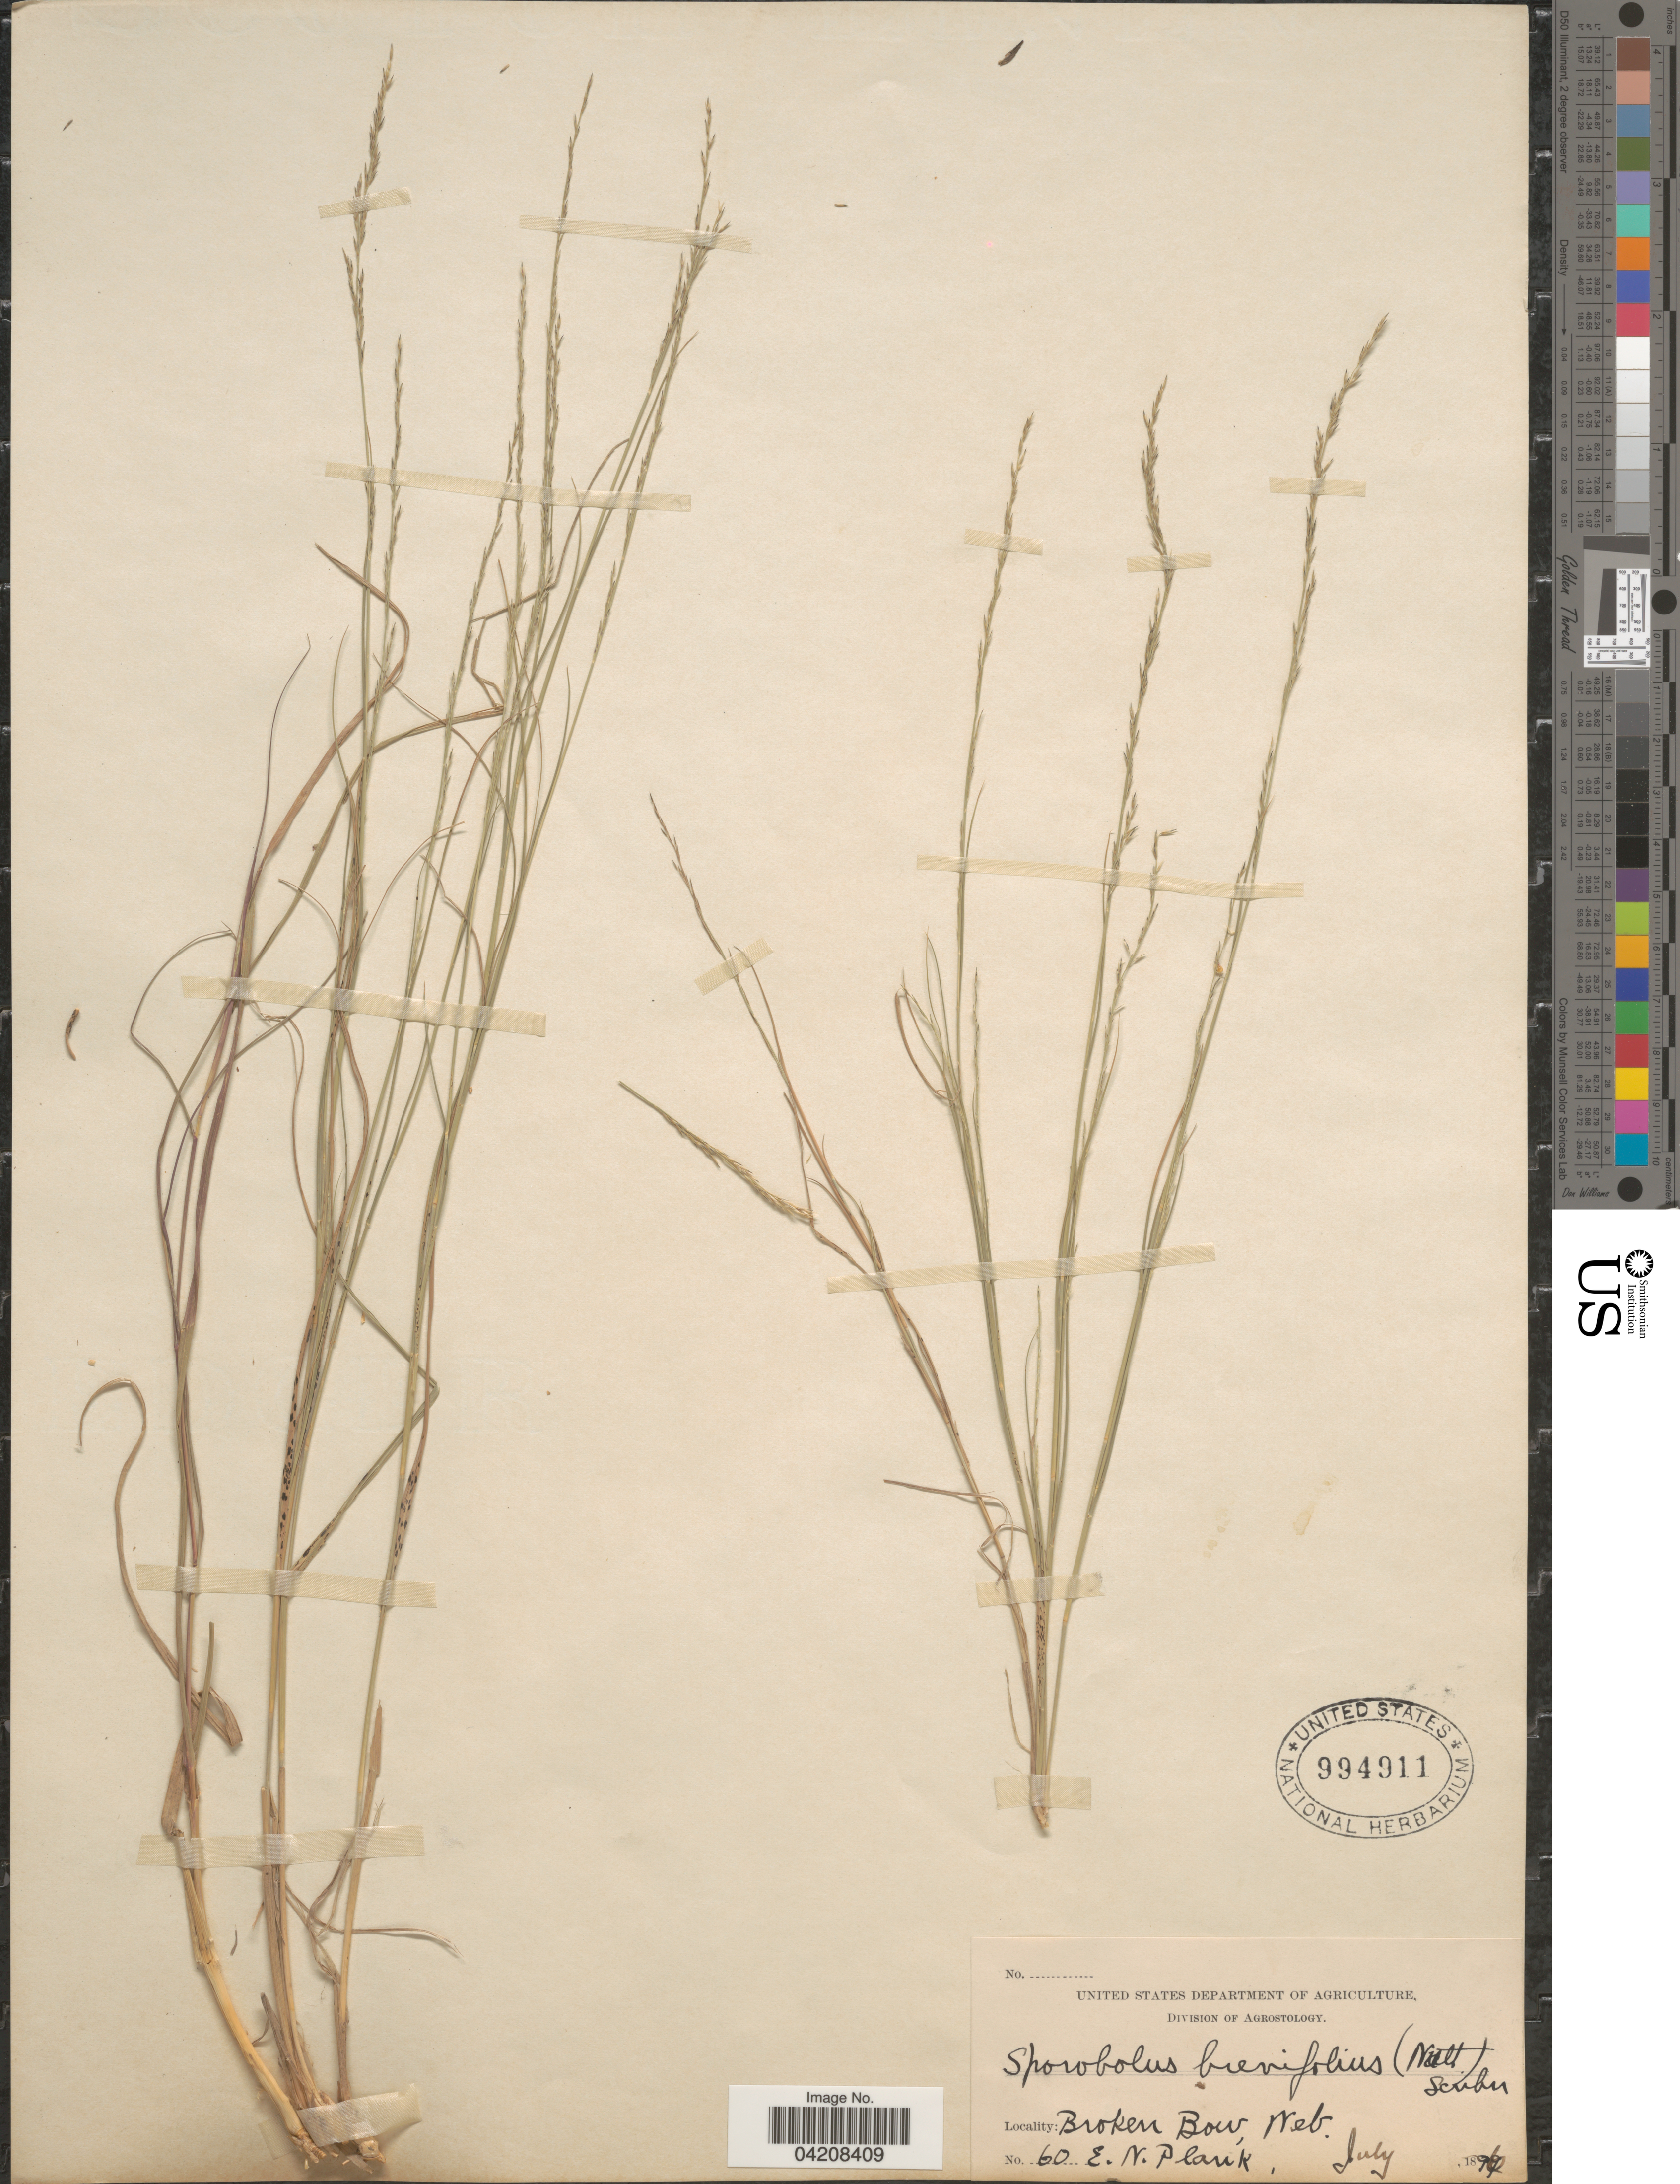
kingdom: Plantae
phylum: Tracheophyta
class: Liliopsida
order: Poales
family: Poaceae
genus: Muhlenbergia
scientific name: Muhlenbergia cuspidata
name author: (Torr. ex Hook.) Rydb.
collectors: E. Plank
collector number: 60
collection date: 1896-07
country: United States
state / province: Nebraska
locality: Broken Bow.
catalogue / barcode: US 994911